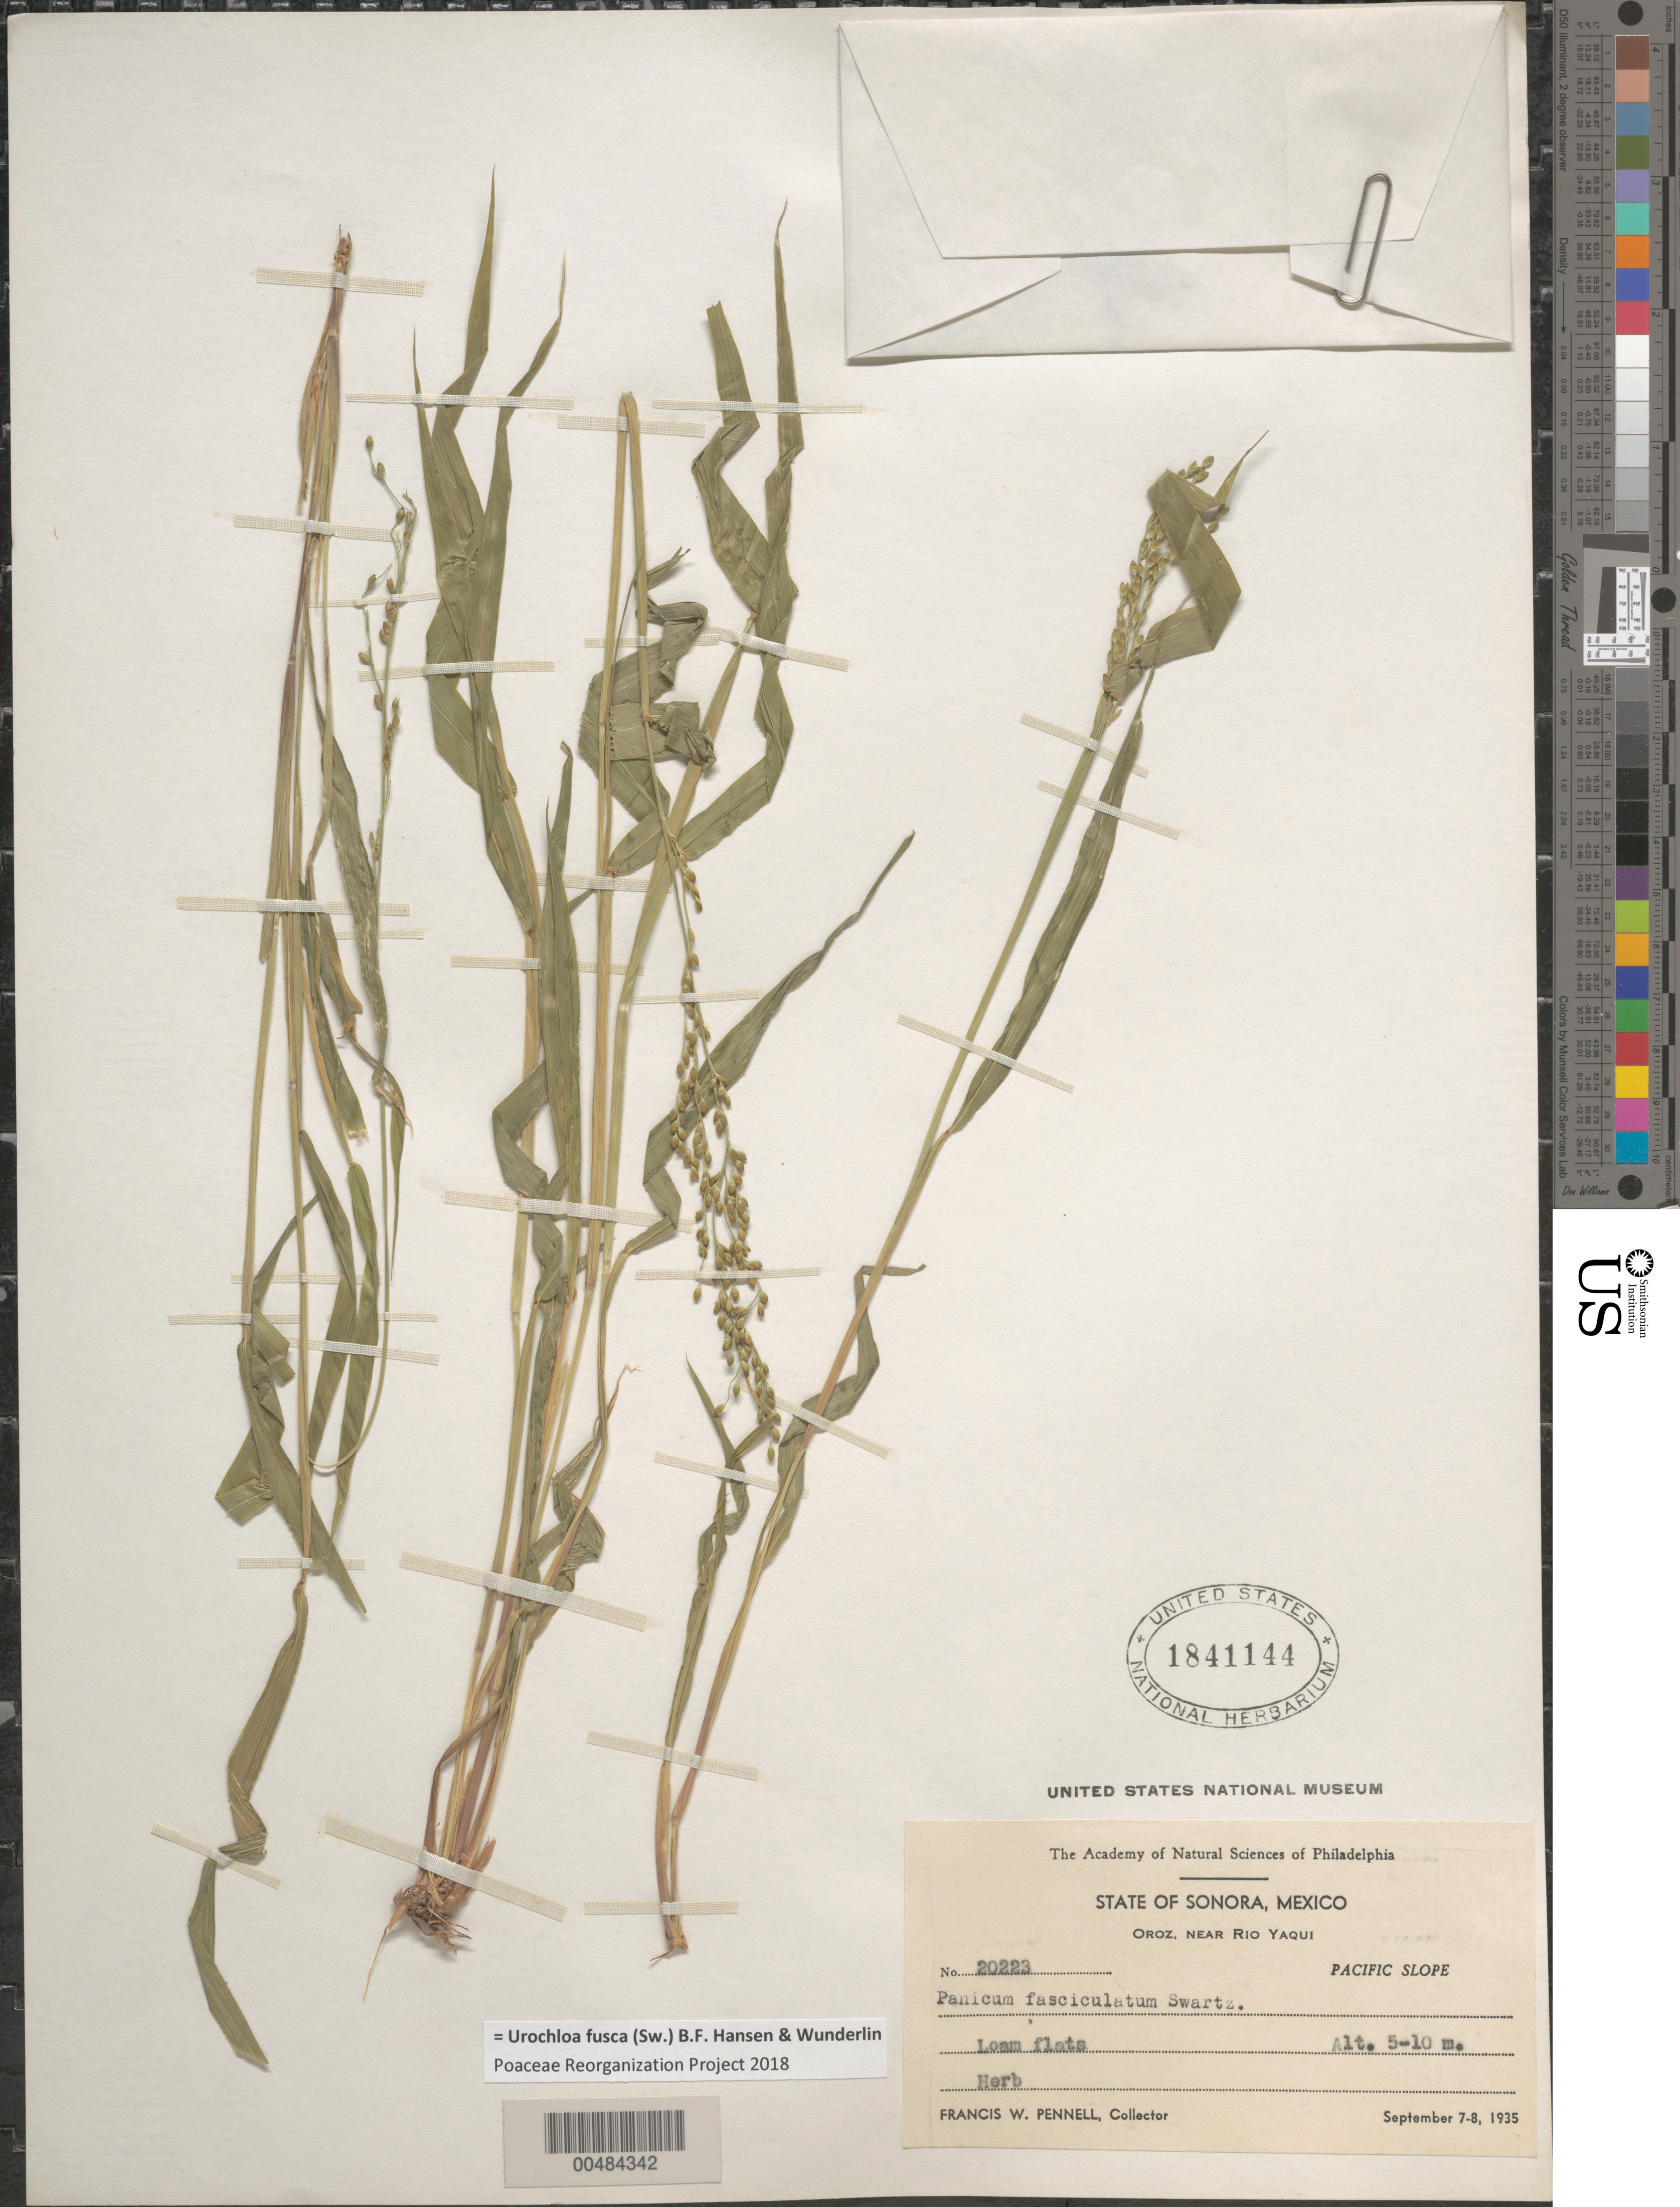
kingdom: Plantae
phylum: Tracheophyta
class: Liliopsida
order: Poales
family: Poaceae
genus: Brachiaria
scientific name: Brachiaria fasciculata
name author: (Sw.) Parodi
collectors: F. W. Pennell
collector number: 20223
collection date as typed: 7 Sep 1935 to 8 Sep 1935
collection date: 1935-09-07/1935-09-08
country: Mexico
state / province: Sonora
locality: Oroz, near Rio Yaqui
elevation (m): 5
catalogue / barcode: US 1841144